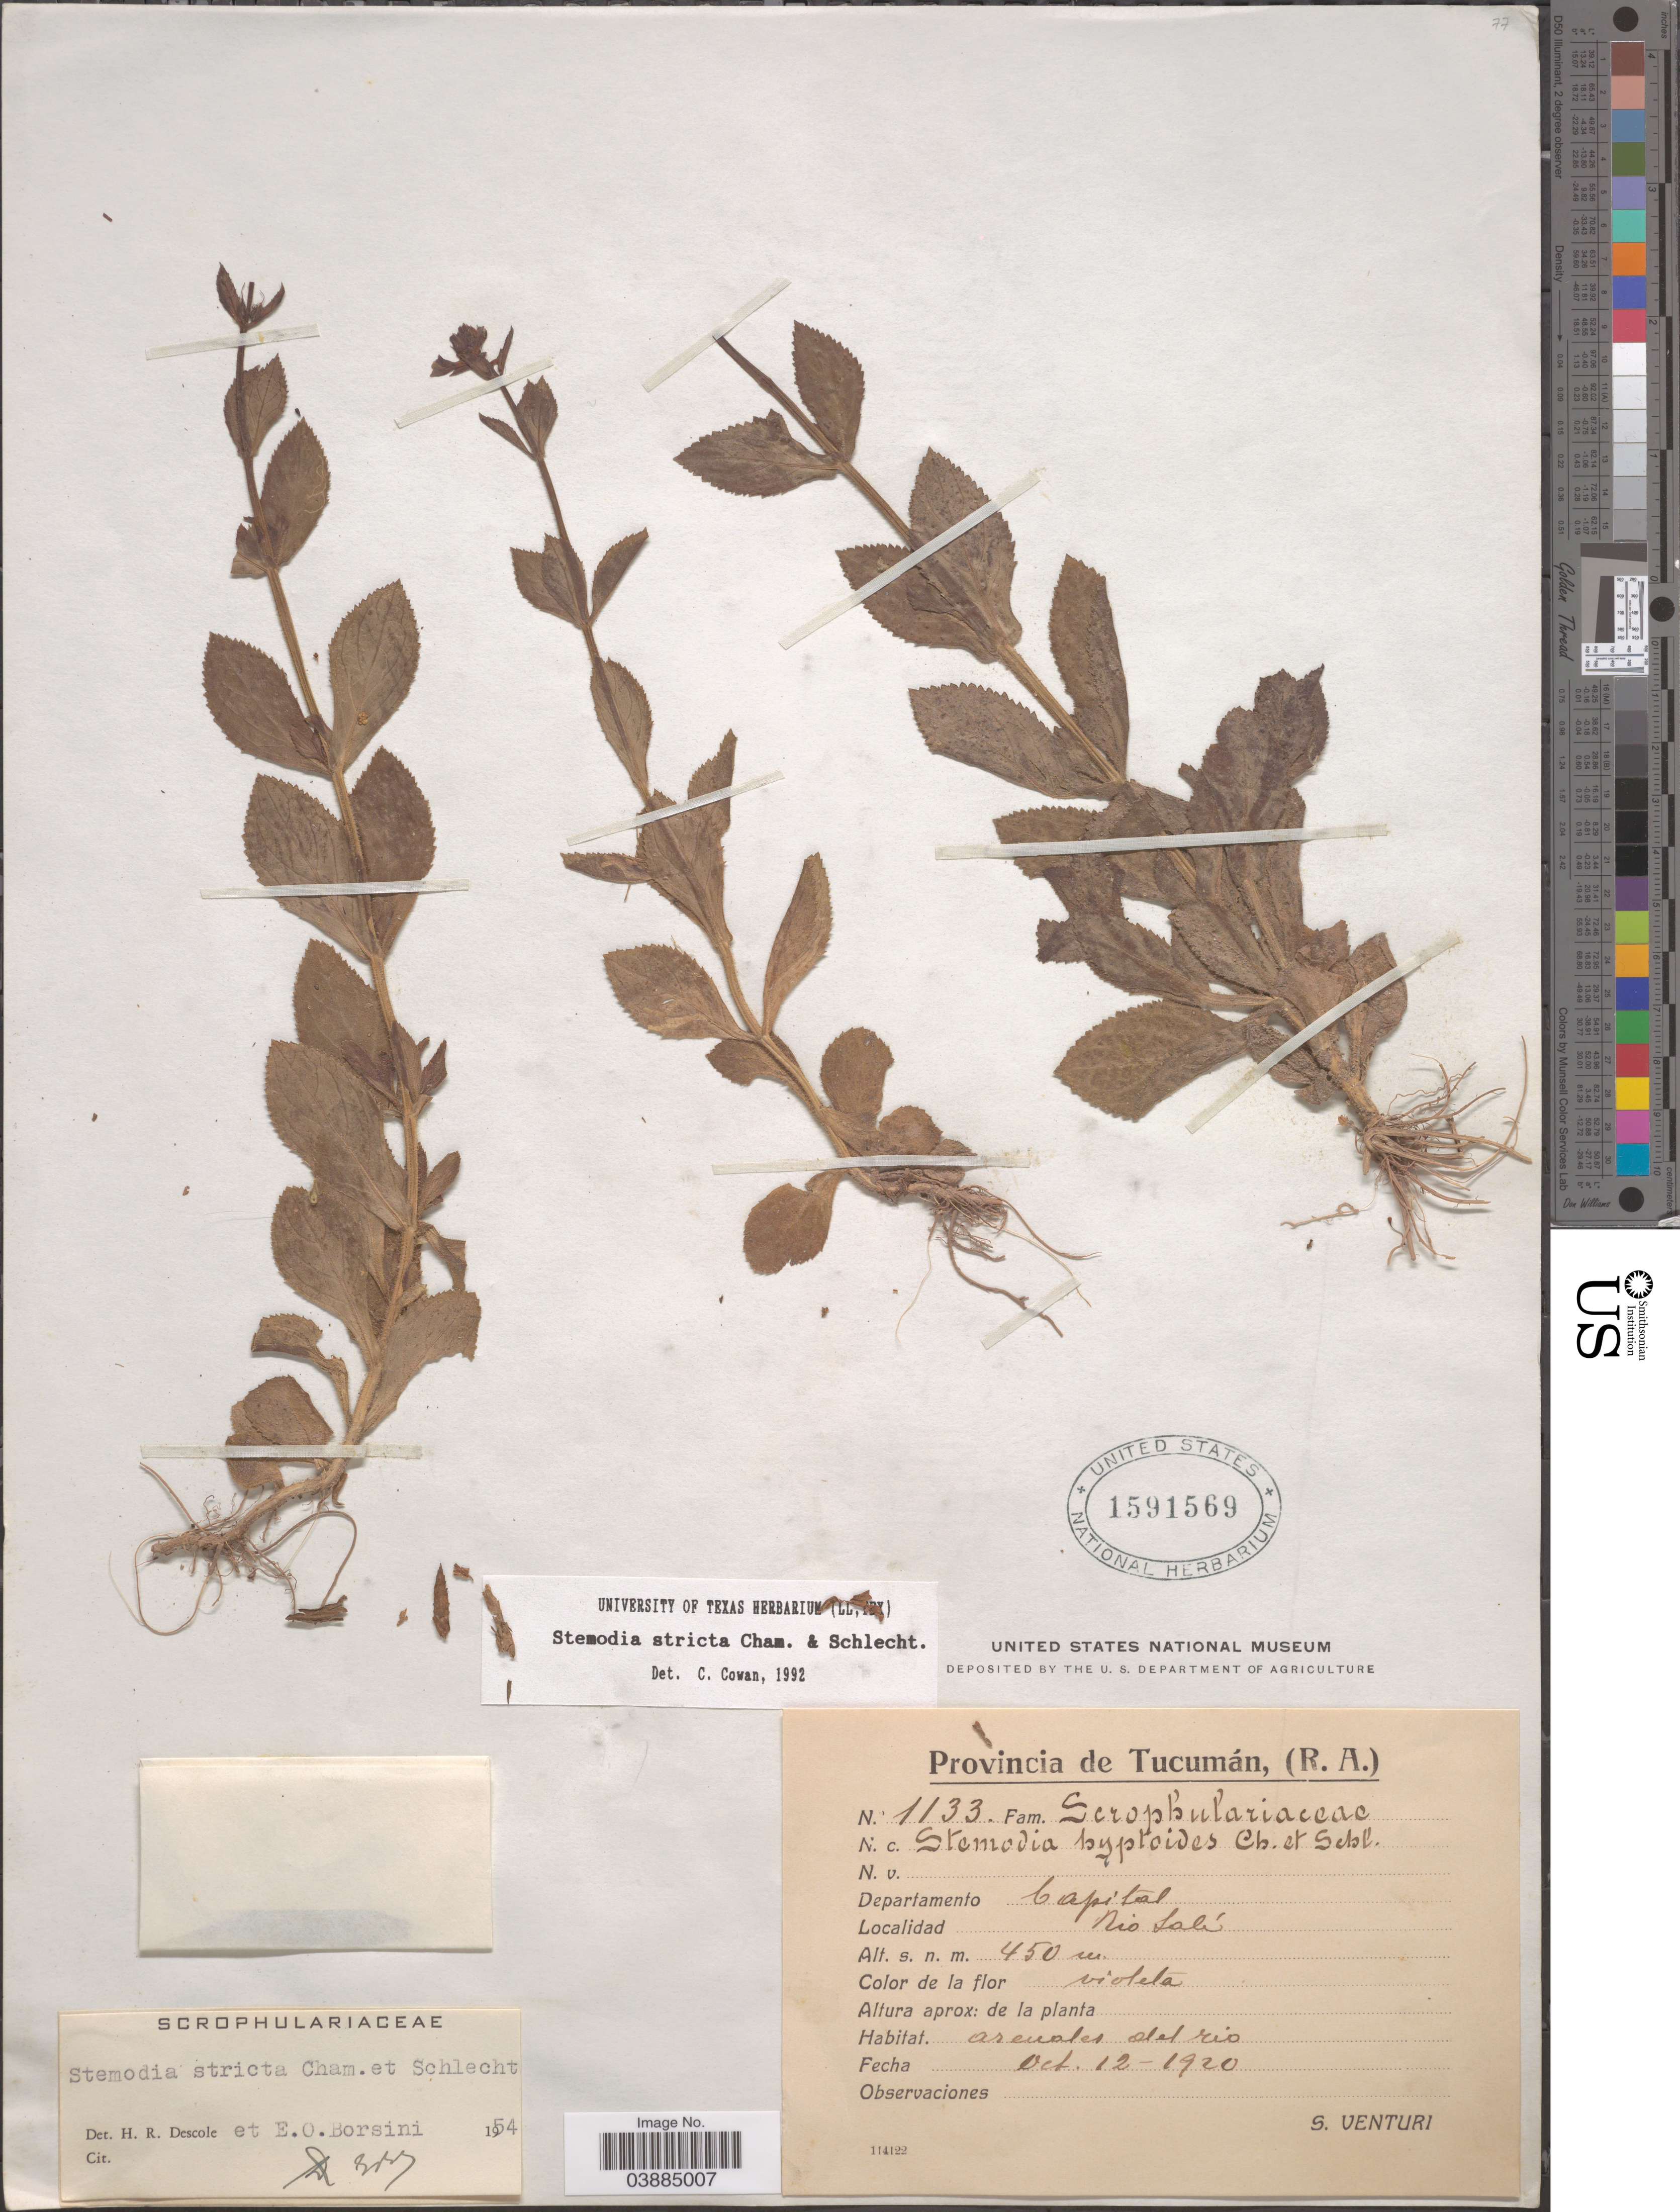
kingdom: Plantae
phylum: Tracheophyta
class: Magnoliopsida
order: Lamiales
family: Plantaginaceae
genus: Stemodia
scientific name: Stemodia stricta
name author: Cham. & Schltdl.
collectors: S. Venturi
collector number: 1133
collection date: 1920-10-12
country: Argentina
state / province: Tucuman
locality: Departamento Capital. Rio Salí.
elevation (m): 450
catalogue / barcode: US 1591569